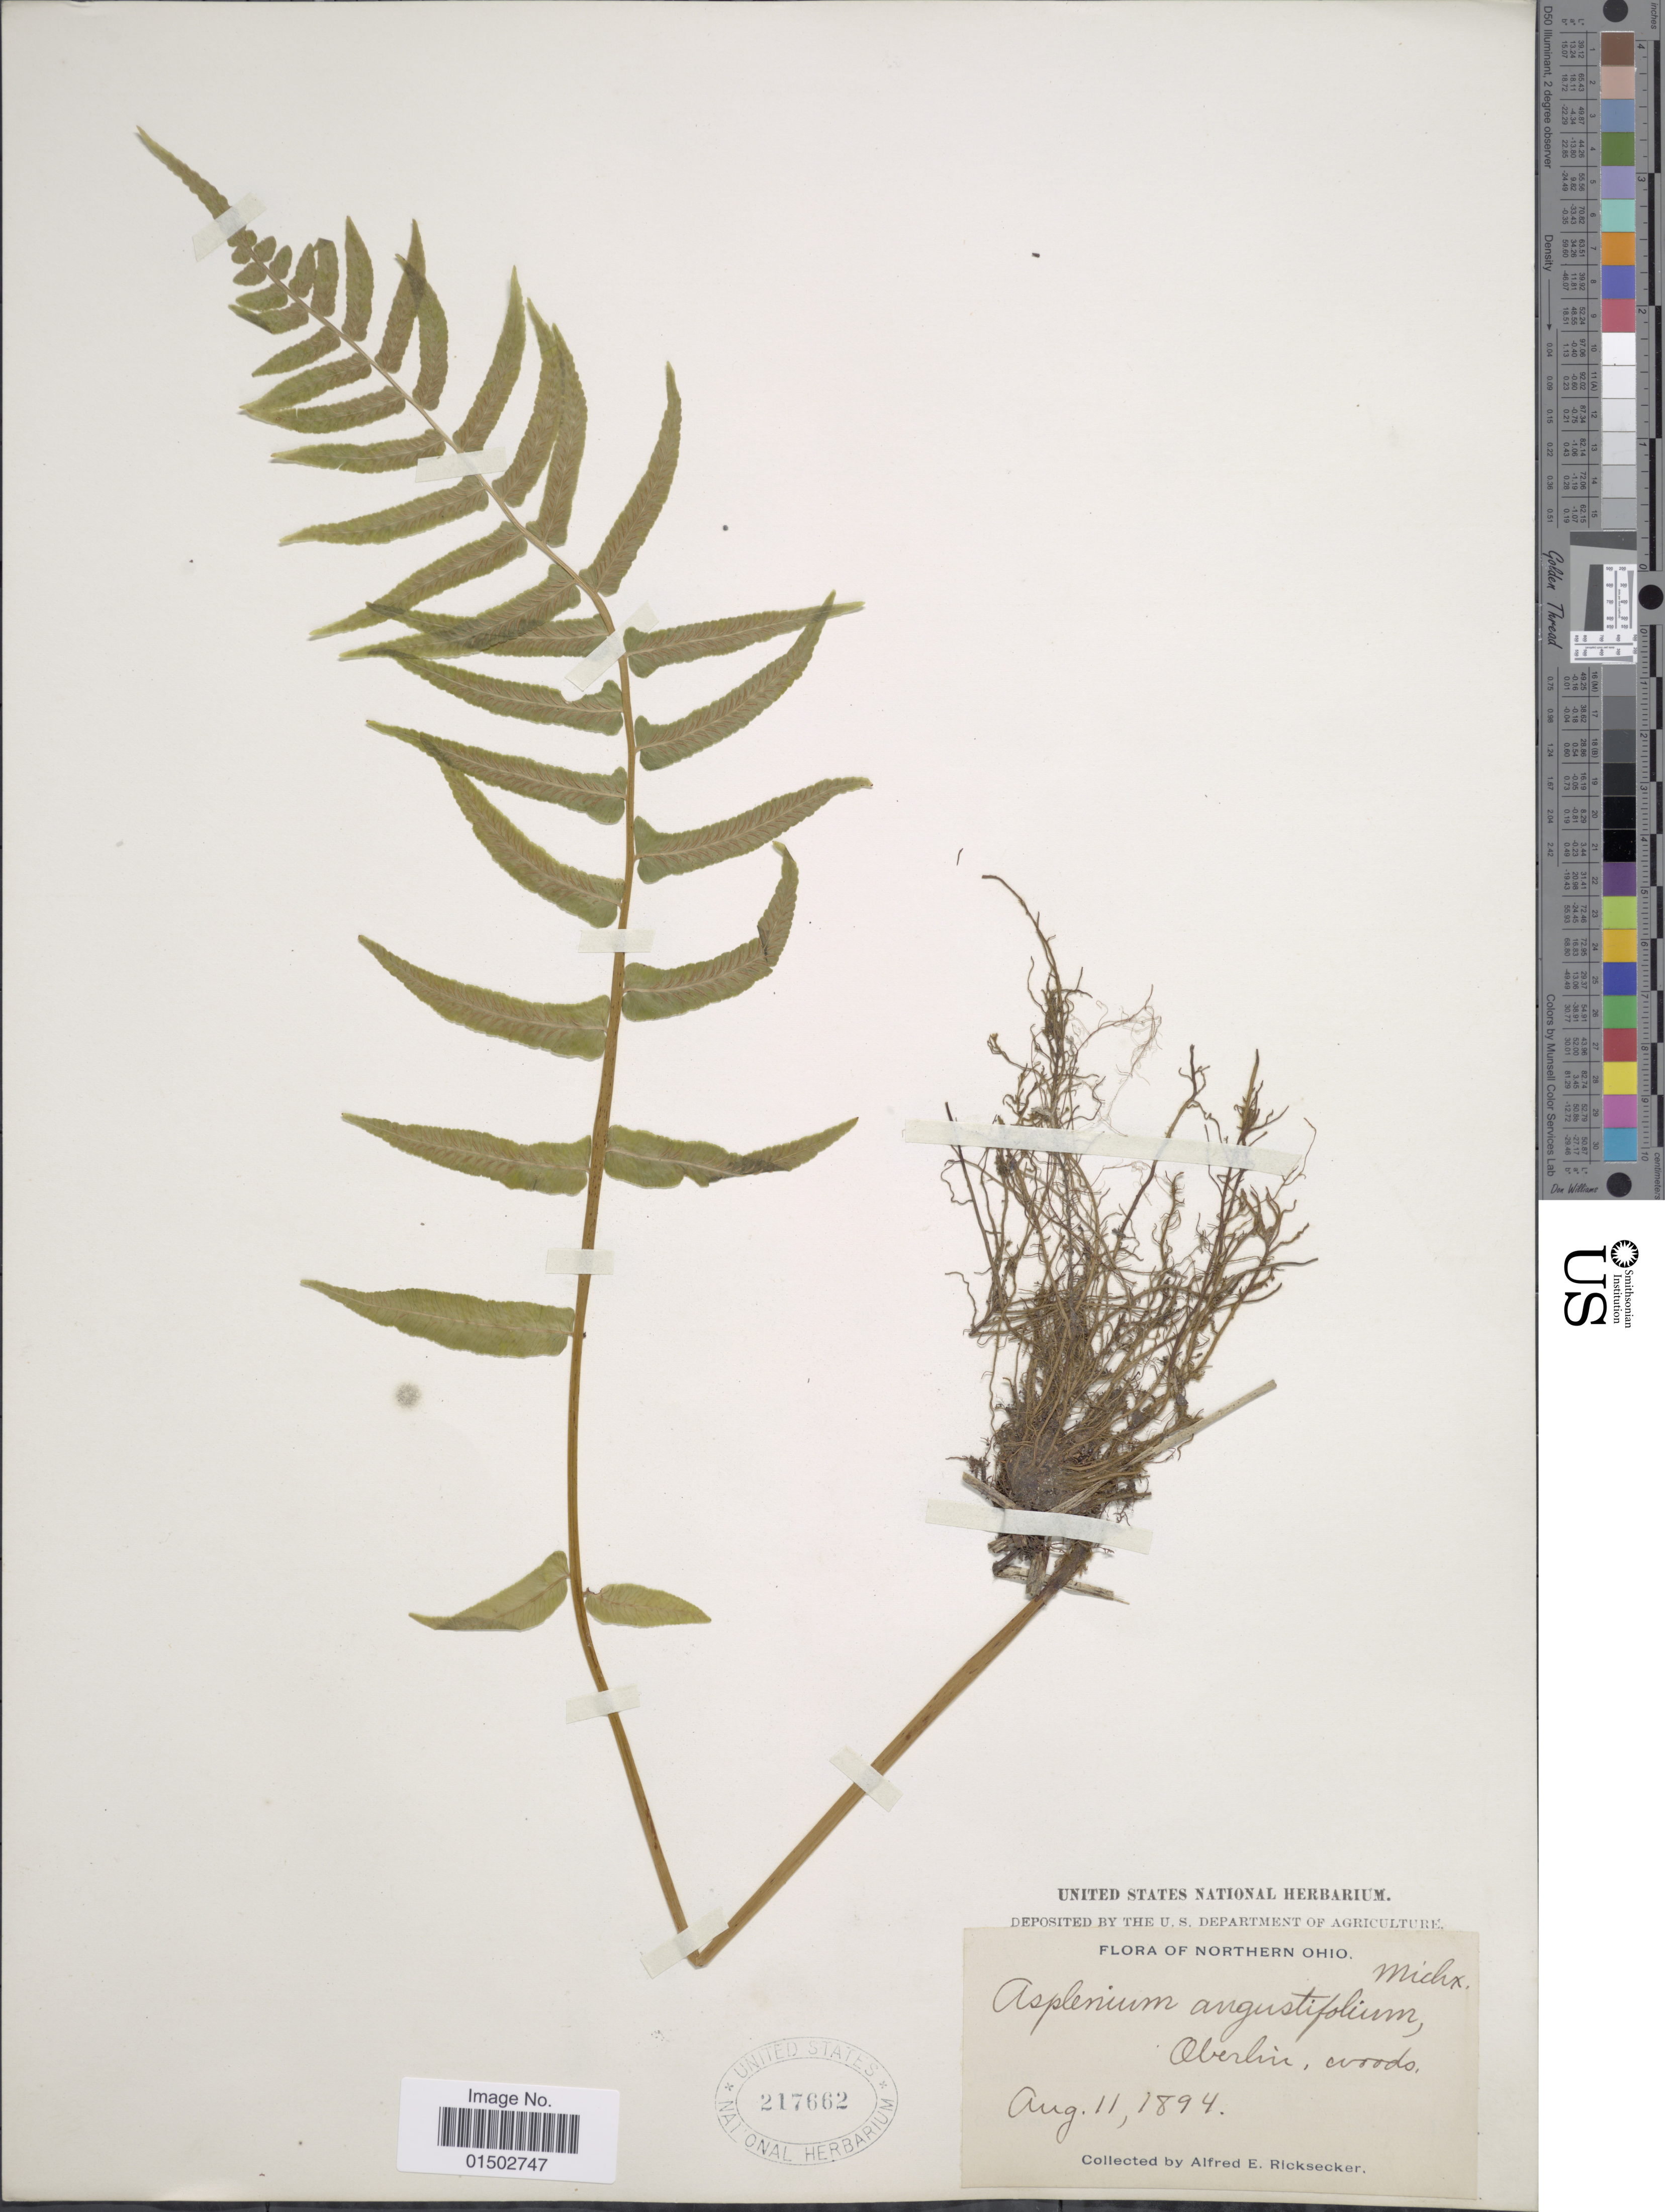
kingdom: Plantae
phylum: Tracheophyta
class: Polypodiopsida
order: Polypodiales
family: Diplaziopsidaceae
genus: Homalosorus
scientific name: Homalosorus pycnocarpos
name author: (Spreng.) Pic. Serm.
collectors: A. E. Ricksecker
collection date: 1894-08-11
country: United States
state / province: Ohio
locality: Oberlin, woods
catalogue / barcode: US 217662